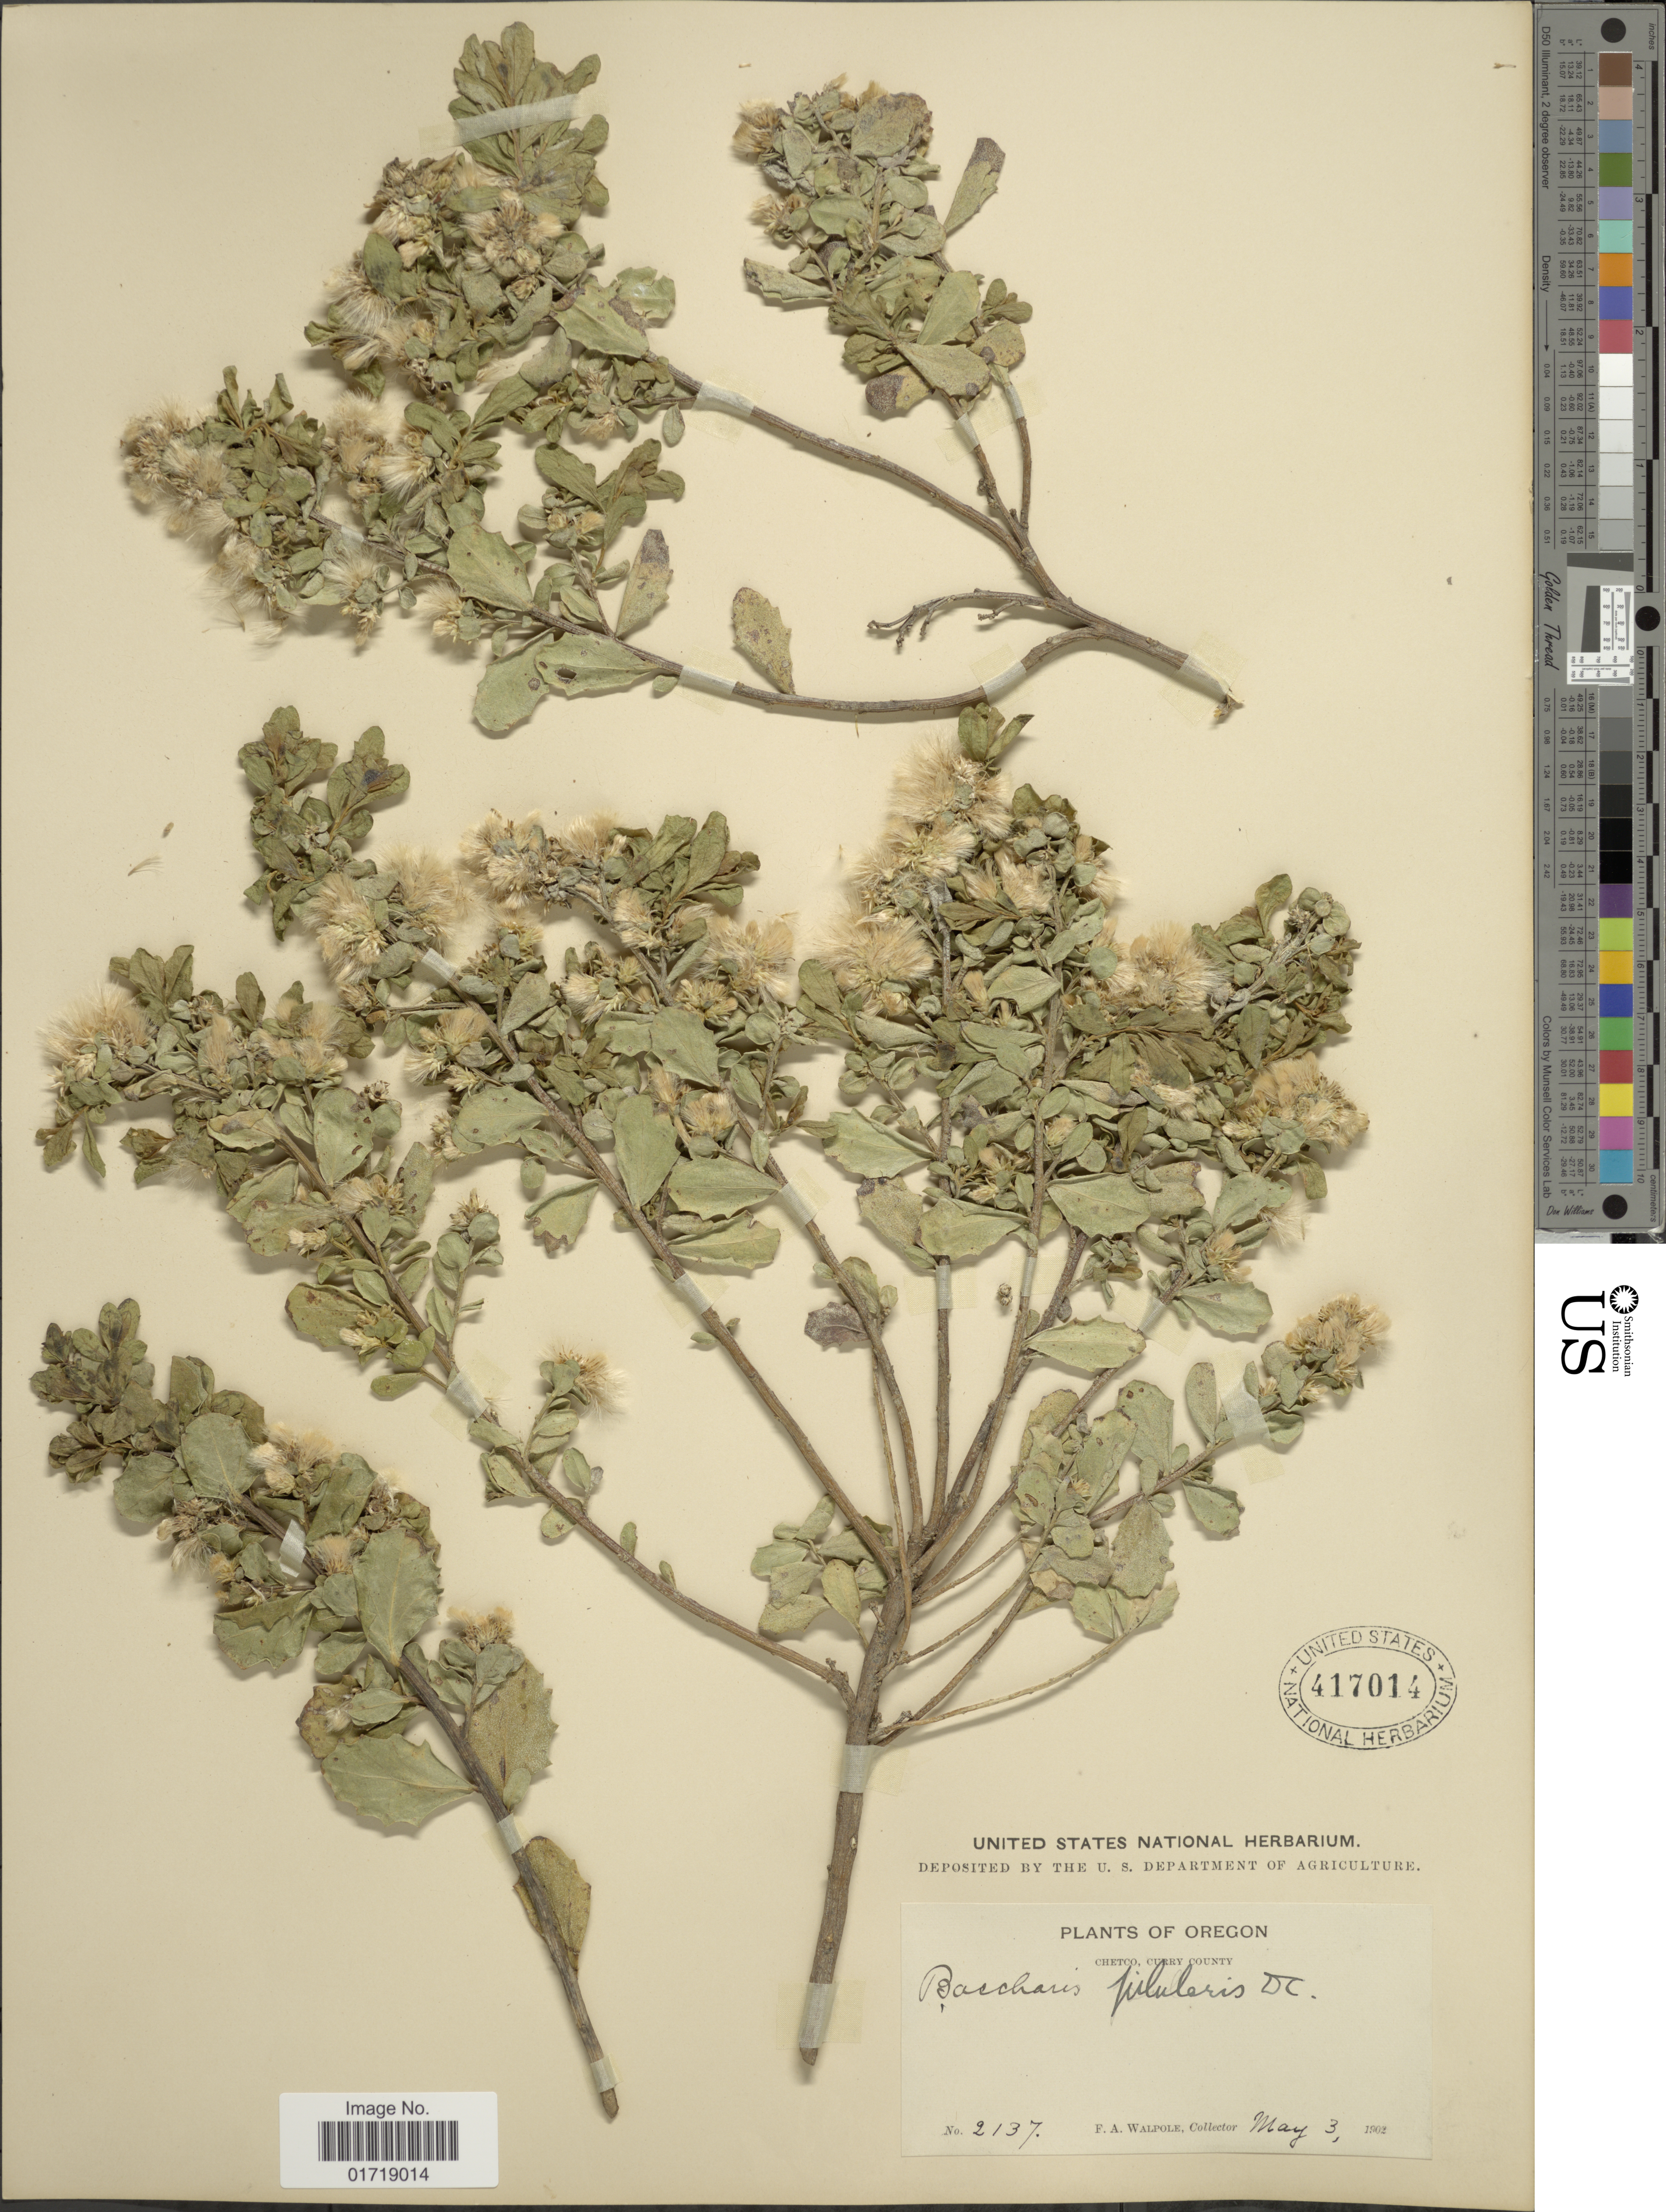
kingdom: Plantae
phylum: Tracheophyta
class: Magnoliopsida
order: Asterales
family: Asteraceae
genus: Baccharis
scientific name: Baccharis pilularis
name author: DC.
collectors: F. Walpole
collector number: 2137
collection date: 1902-05-03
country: United States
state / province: Oregon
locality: Chetco, Curry County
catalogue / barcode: US 417014